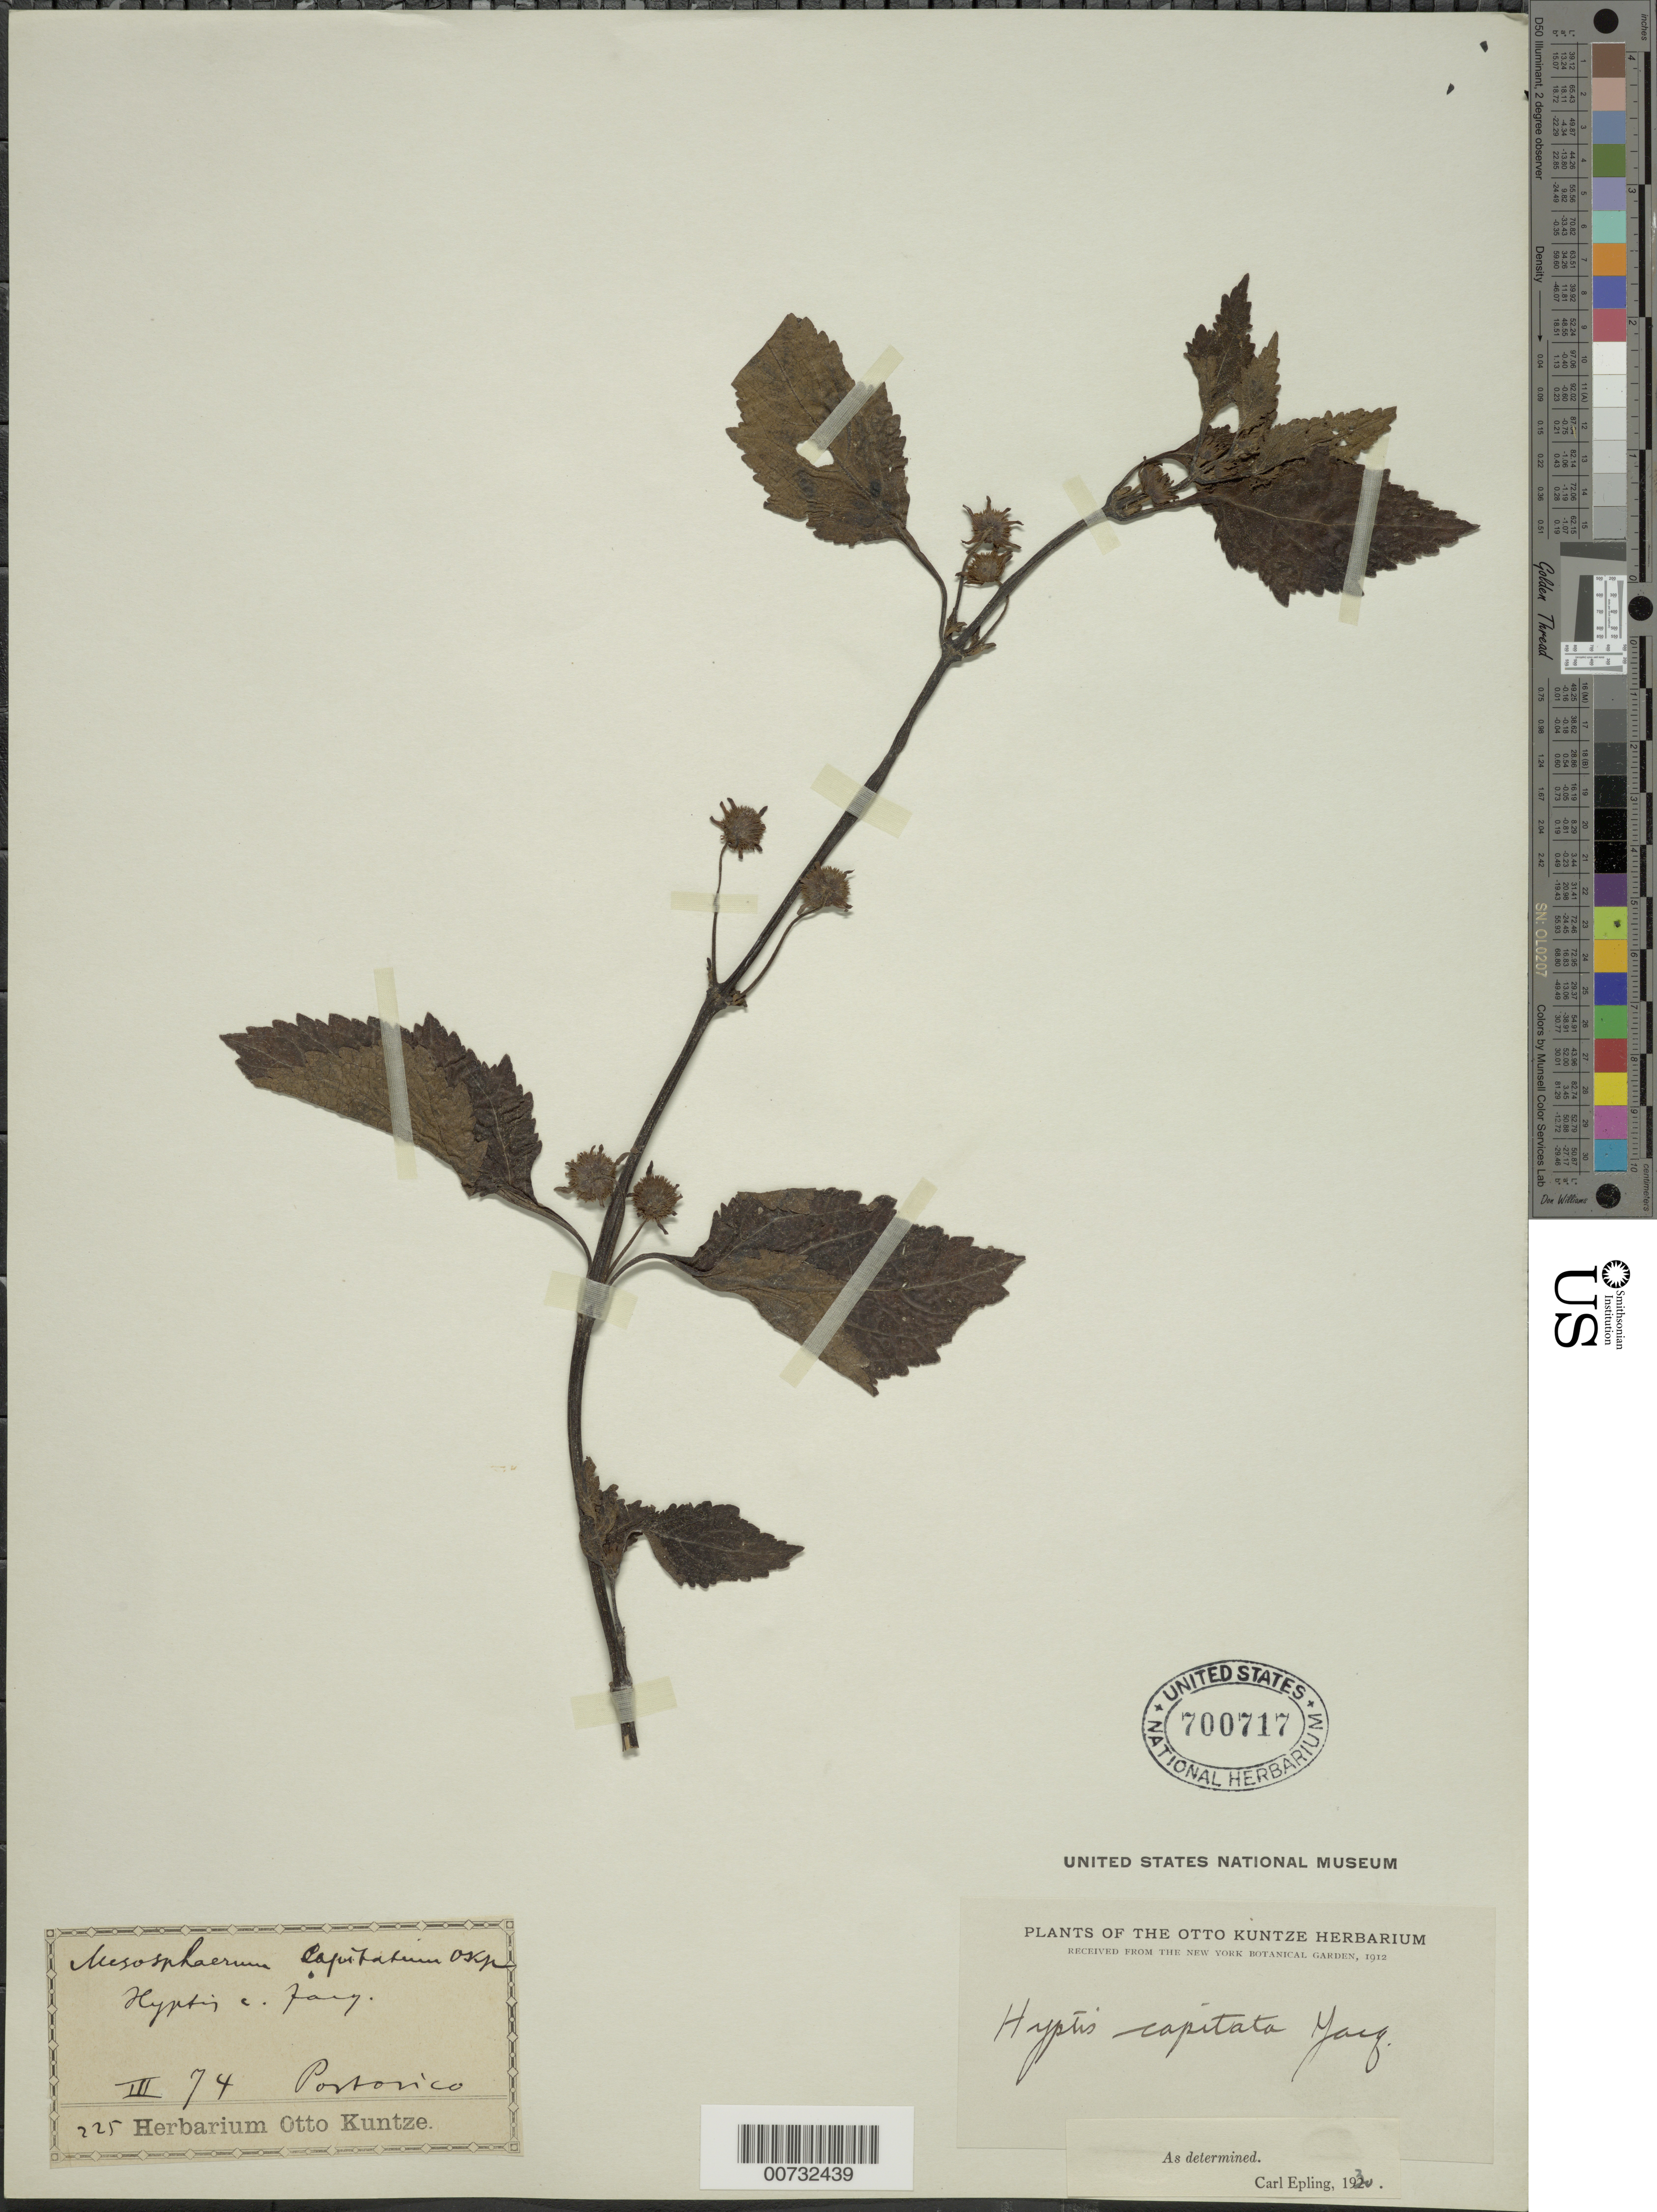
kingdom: Plantae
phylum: Tracheophyta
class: Magnoliopsida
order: Lamiales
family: Lamiaceae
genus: Hyptis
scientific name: Hyptis capitata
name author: Jacq.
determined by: Epling, C. C.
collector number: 225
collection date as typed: Mar 1874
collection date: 1874-03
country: Puerto Rico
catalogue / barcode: US 700717